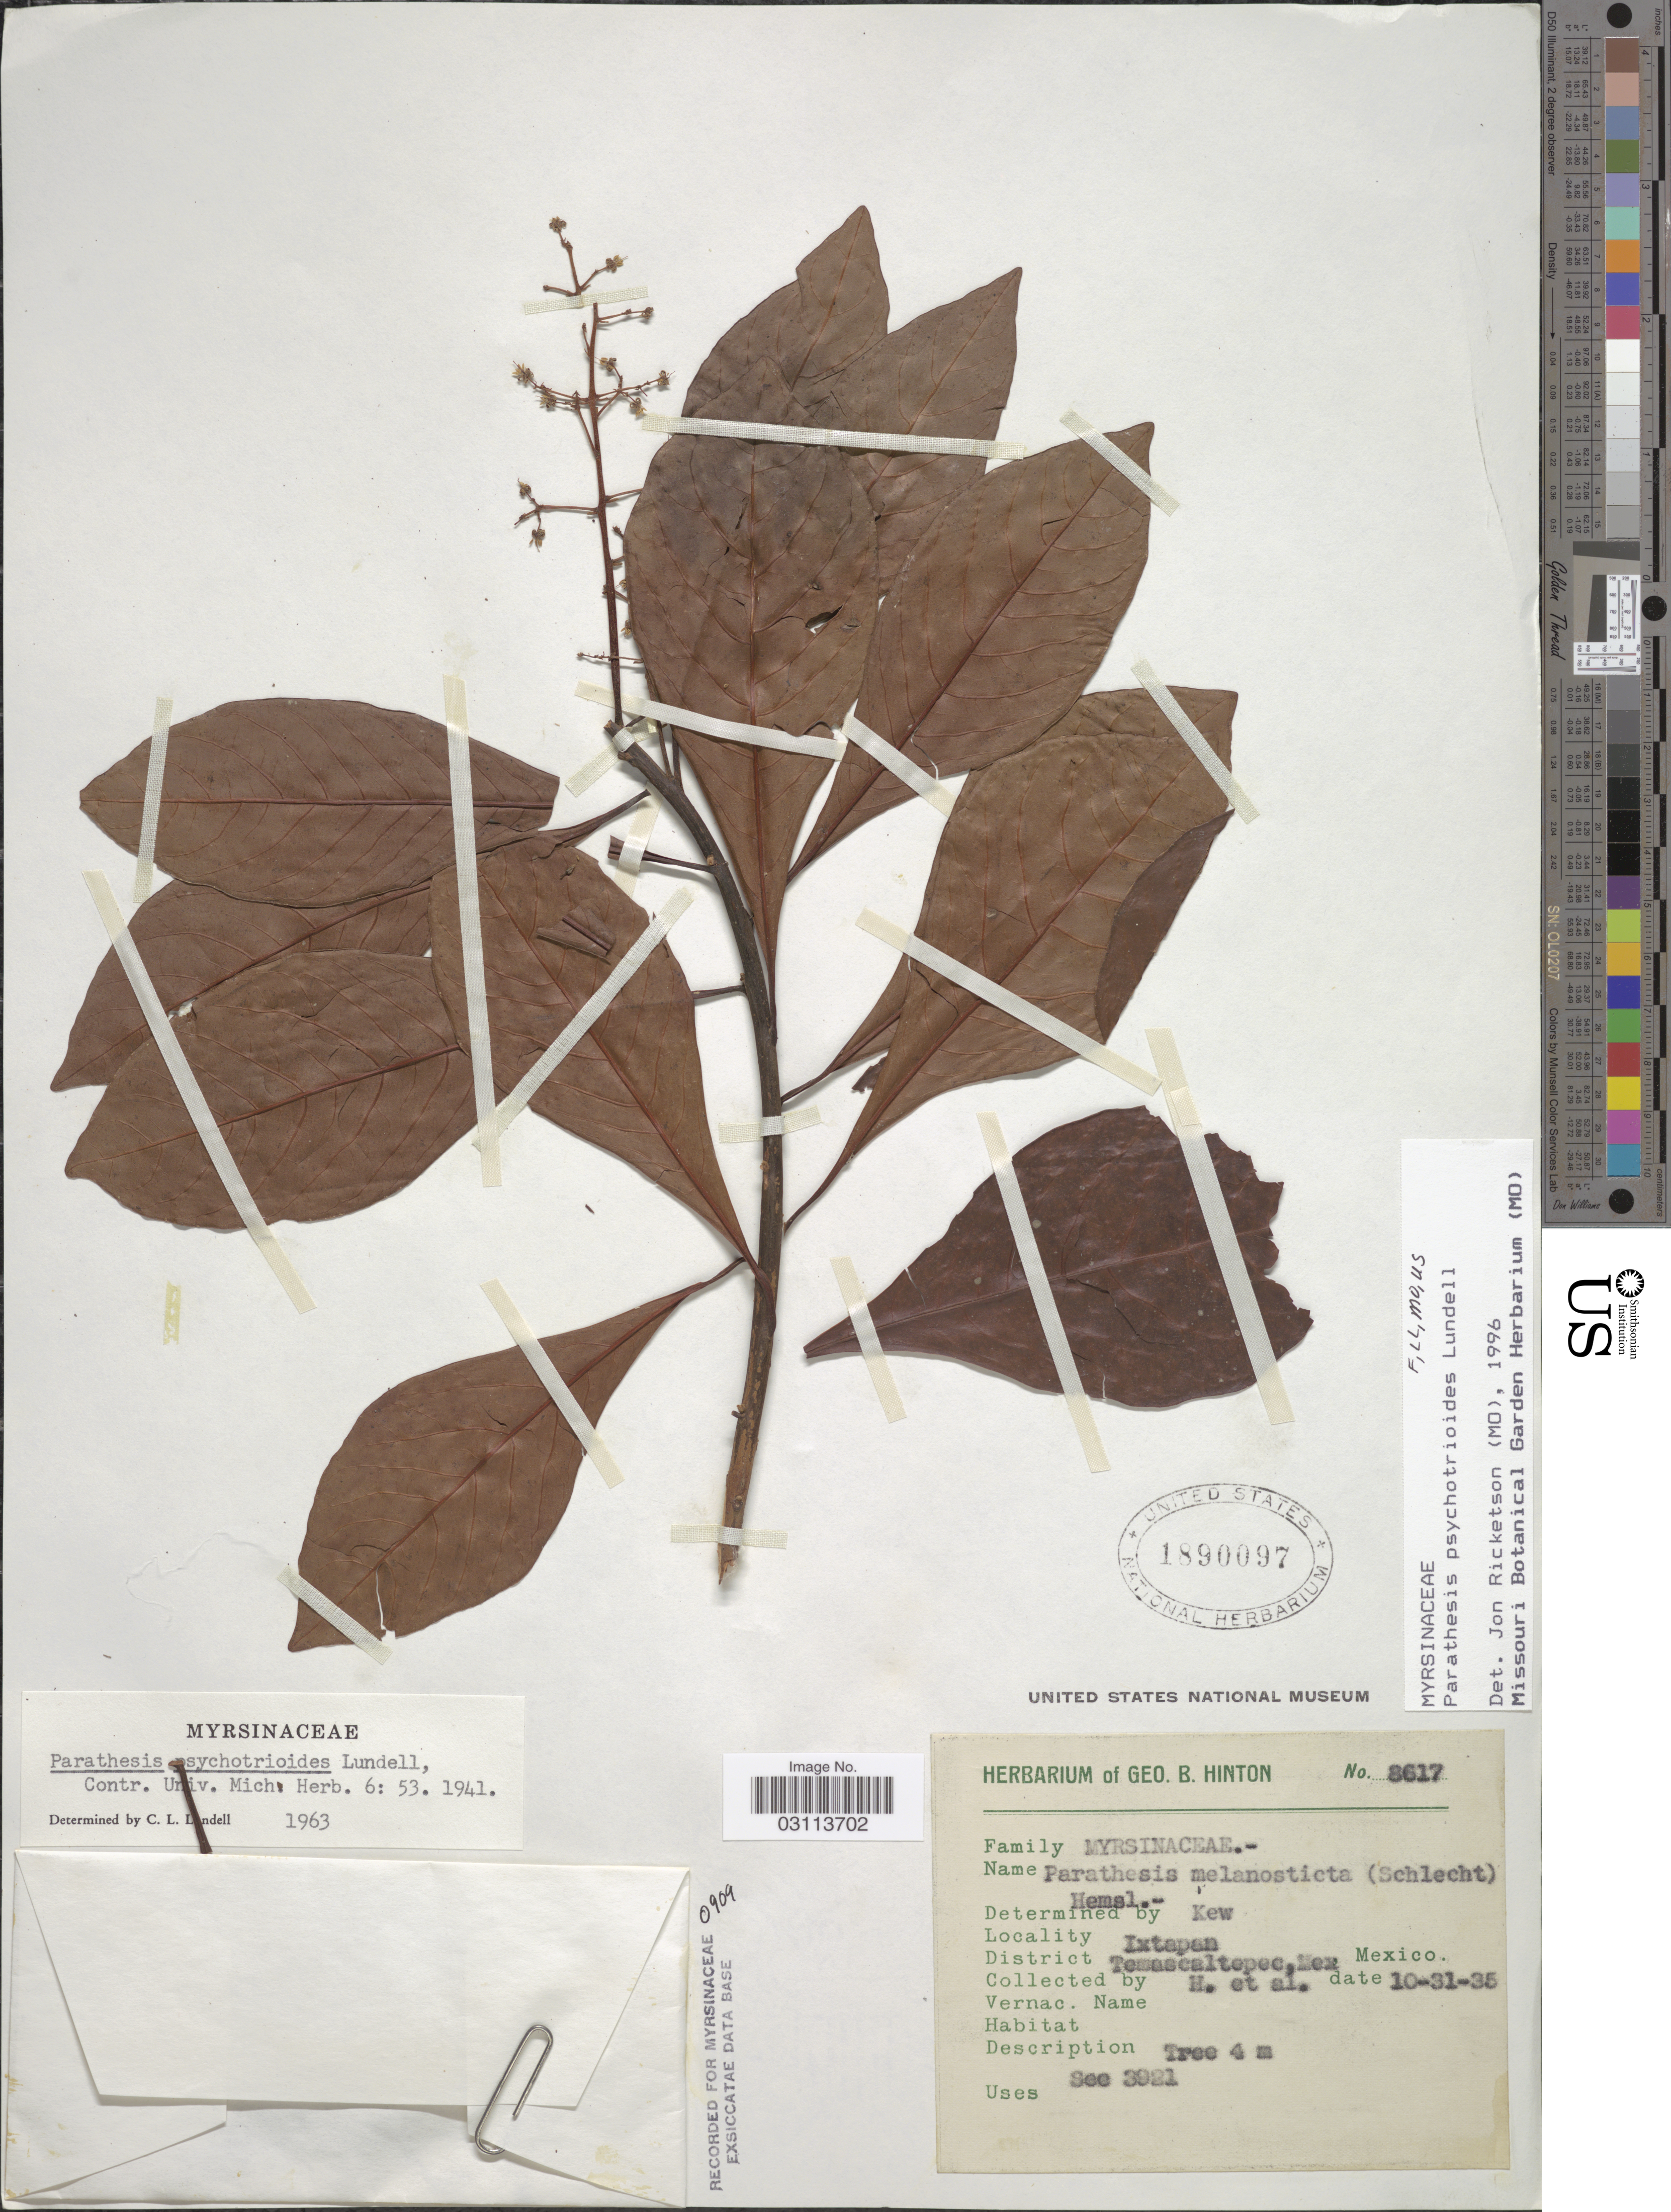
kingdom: Plantae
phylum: Tracheophyta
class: Magnoliopsida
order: Ericales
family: Primulaceae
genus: Parathesis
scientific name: Parathesis psychotrioides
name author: Lundell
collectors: G. B. Hinton & et al.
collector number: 8617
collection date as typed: Transcribed d/m/y: 31/10/35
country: Mexico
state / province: México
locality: Ixtapan, District Temascaltepec.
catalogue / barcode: US 1890097